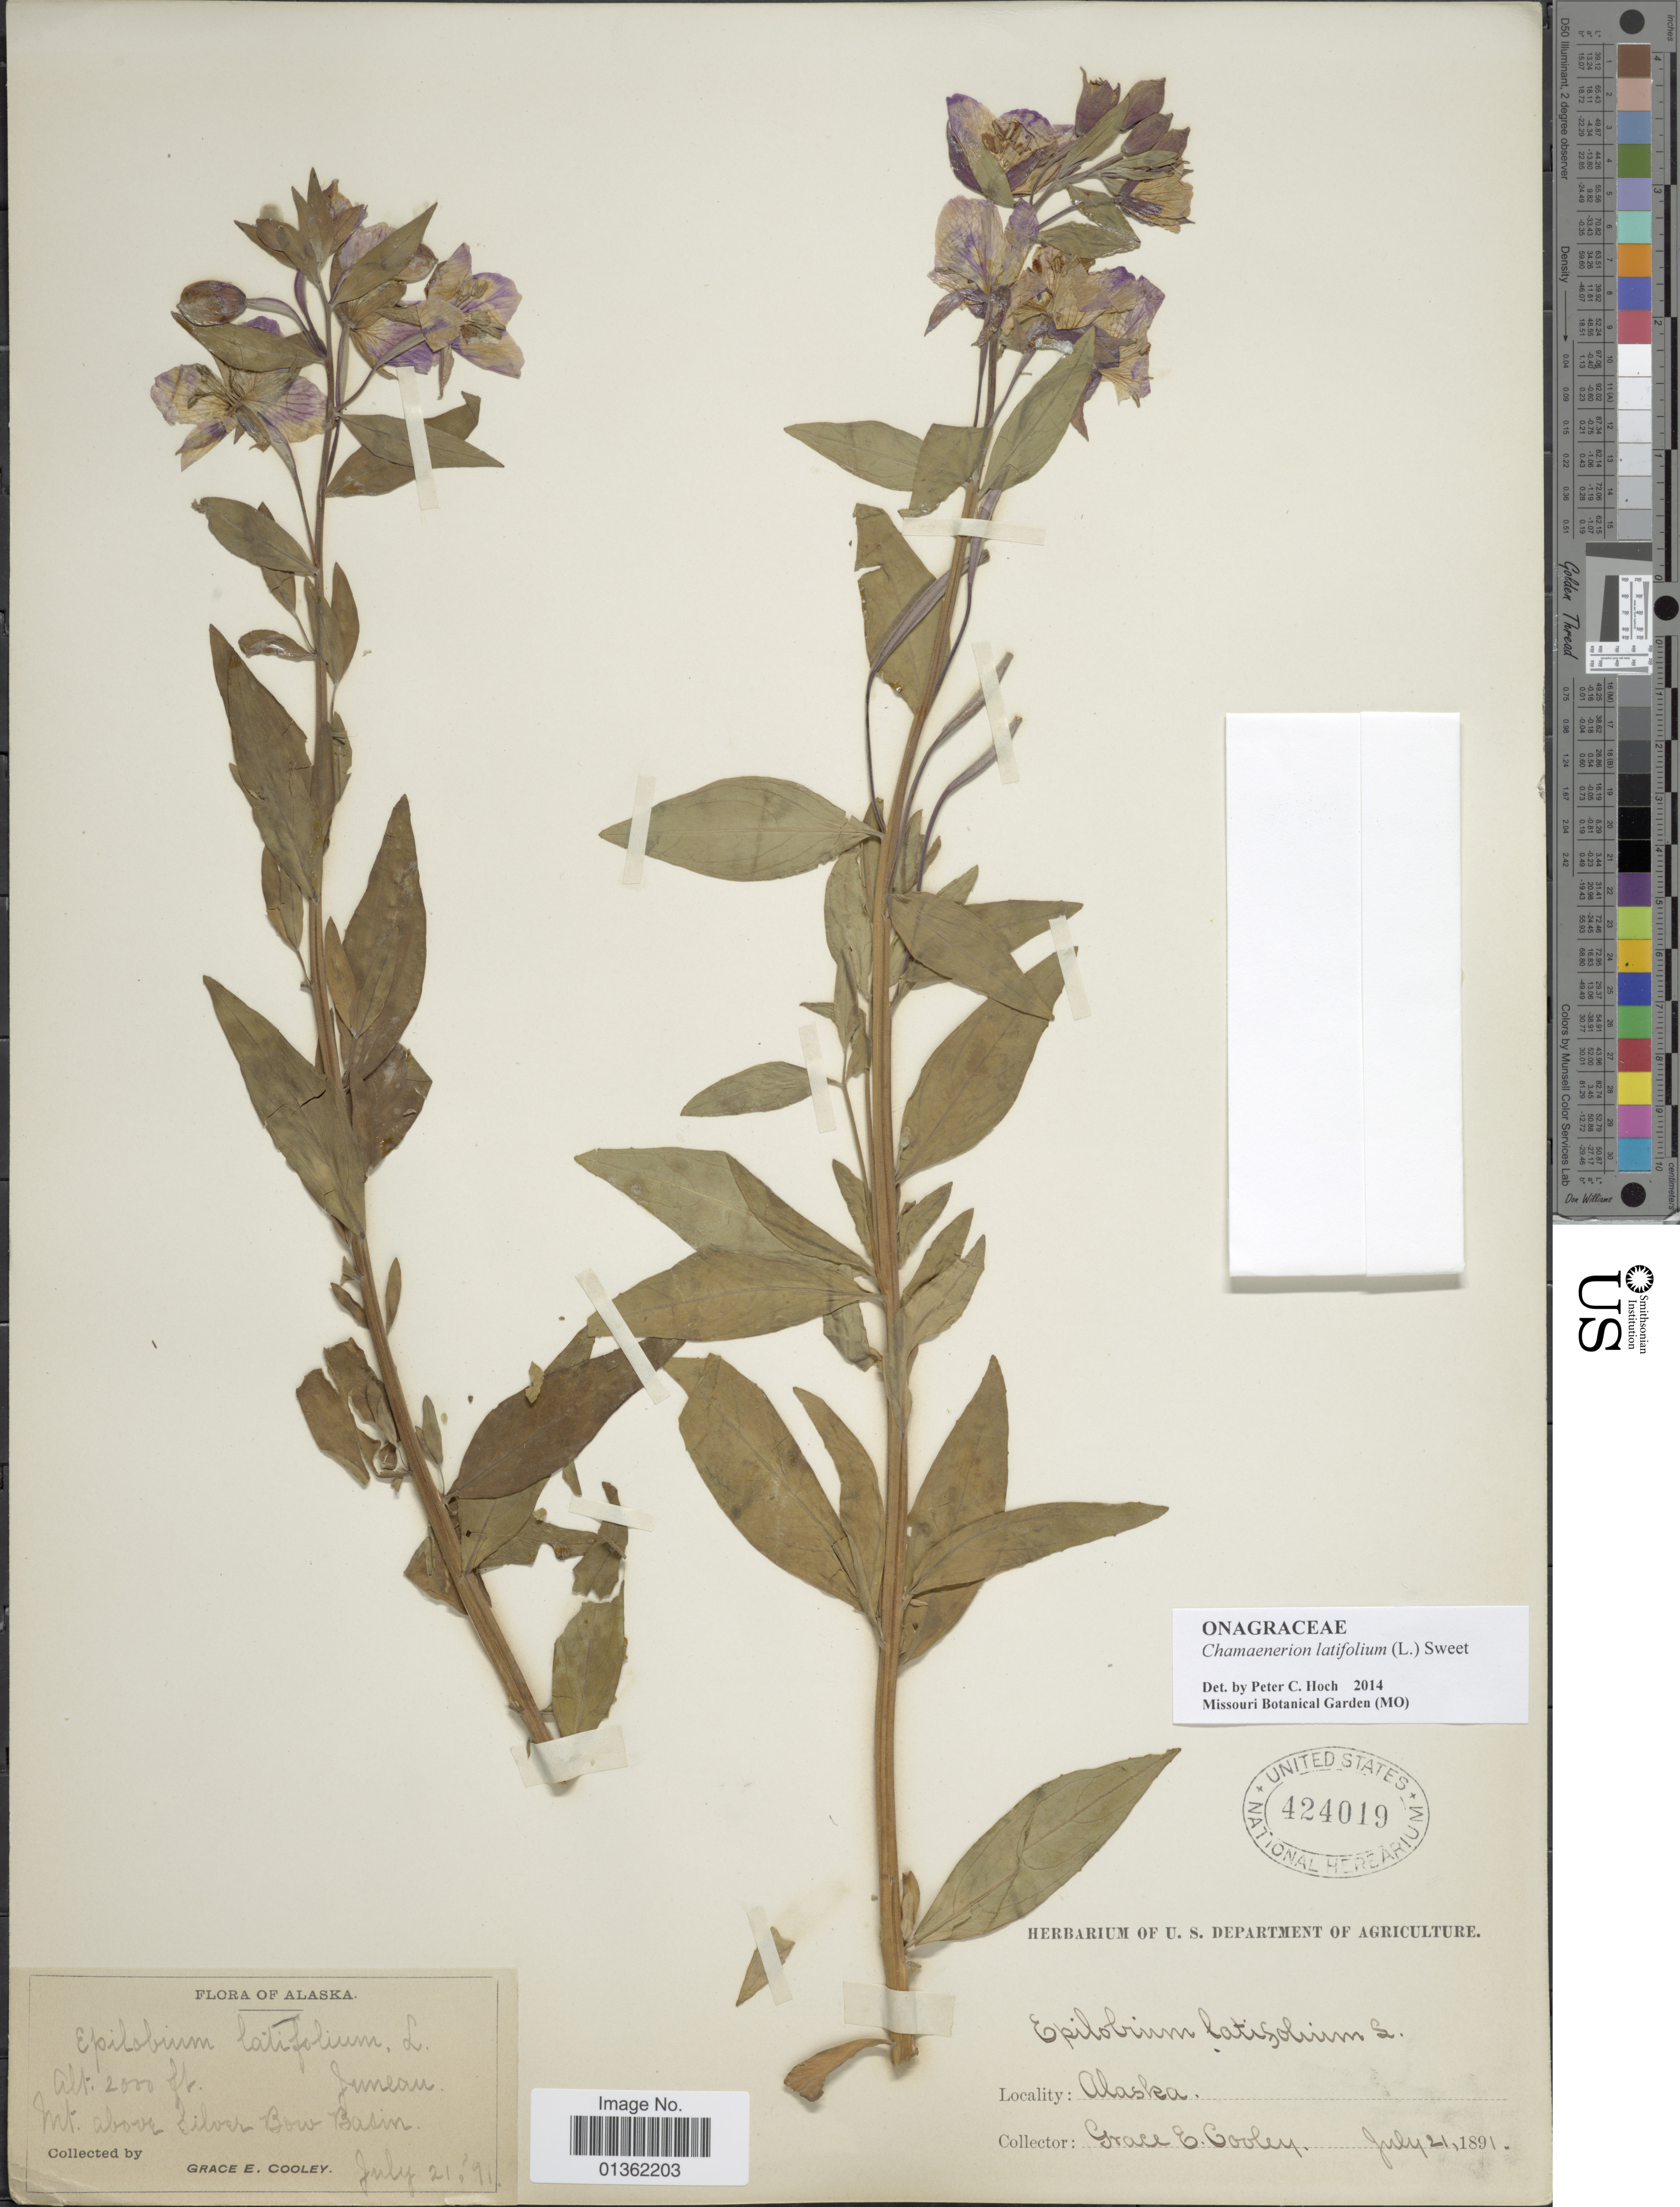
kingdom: Plantae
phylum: Tracheophyta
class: Magnoliopsida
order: Myrtales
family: Onagraceae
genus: Chamaenerion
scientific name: Chamaenerion latifolium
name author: (L.) Th. Fr. & Lange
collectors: G. E. Cooley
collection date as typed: Transcribed d/m/y: 21/7/91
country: United States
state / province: Alaska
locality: Mt. above Silver Bow Basin.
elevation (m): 610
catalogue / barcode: US 424019